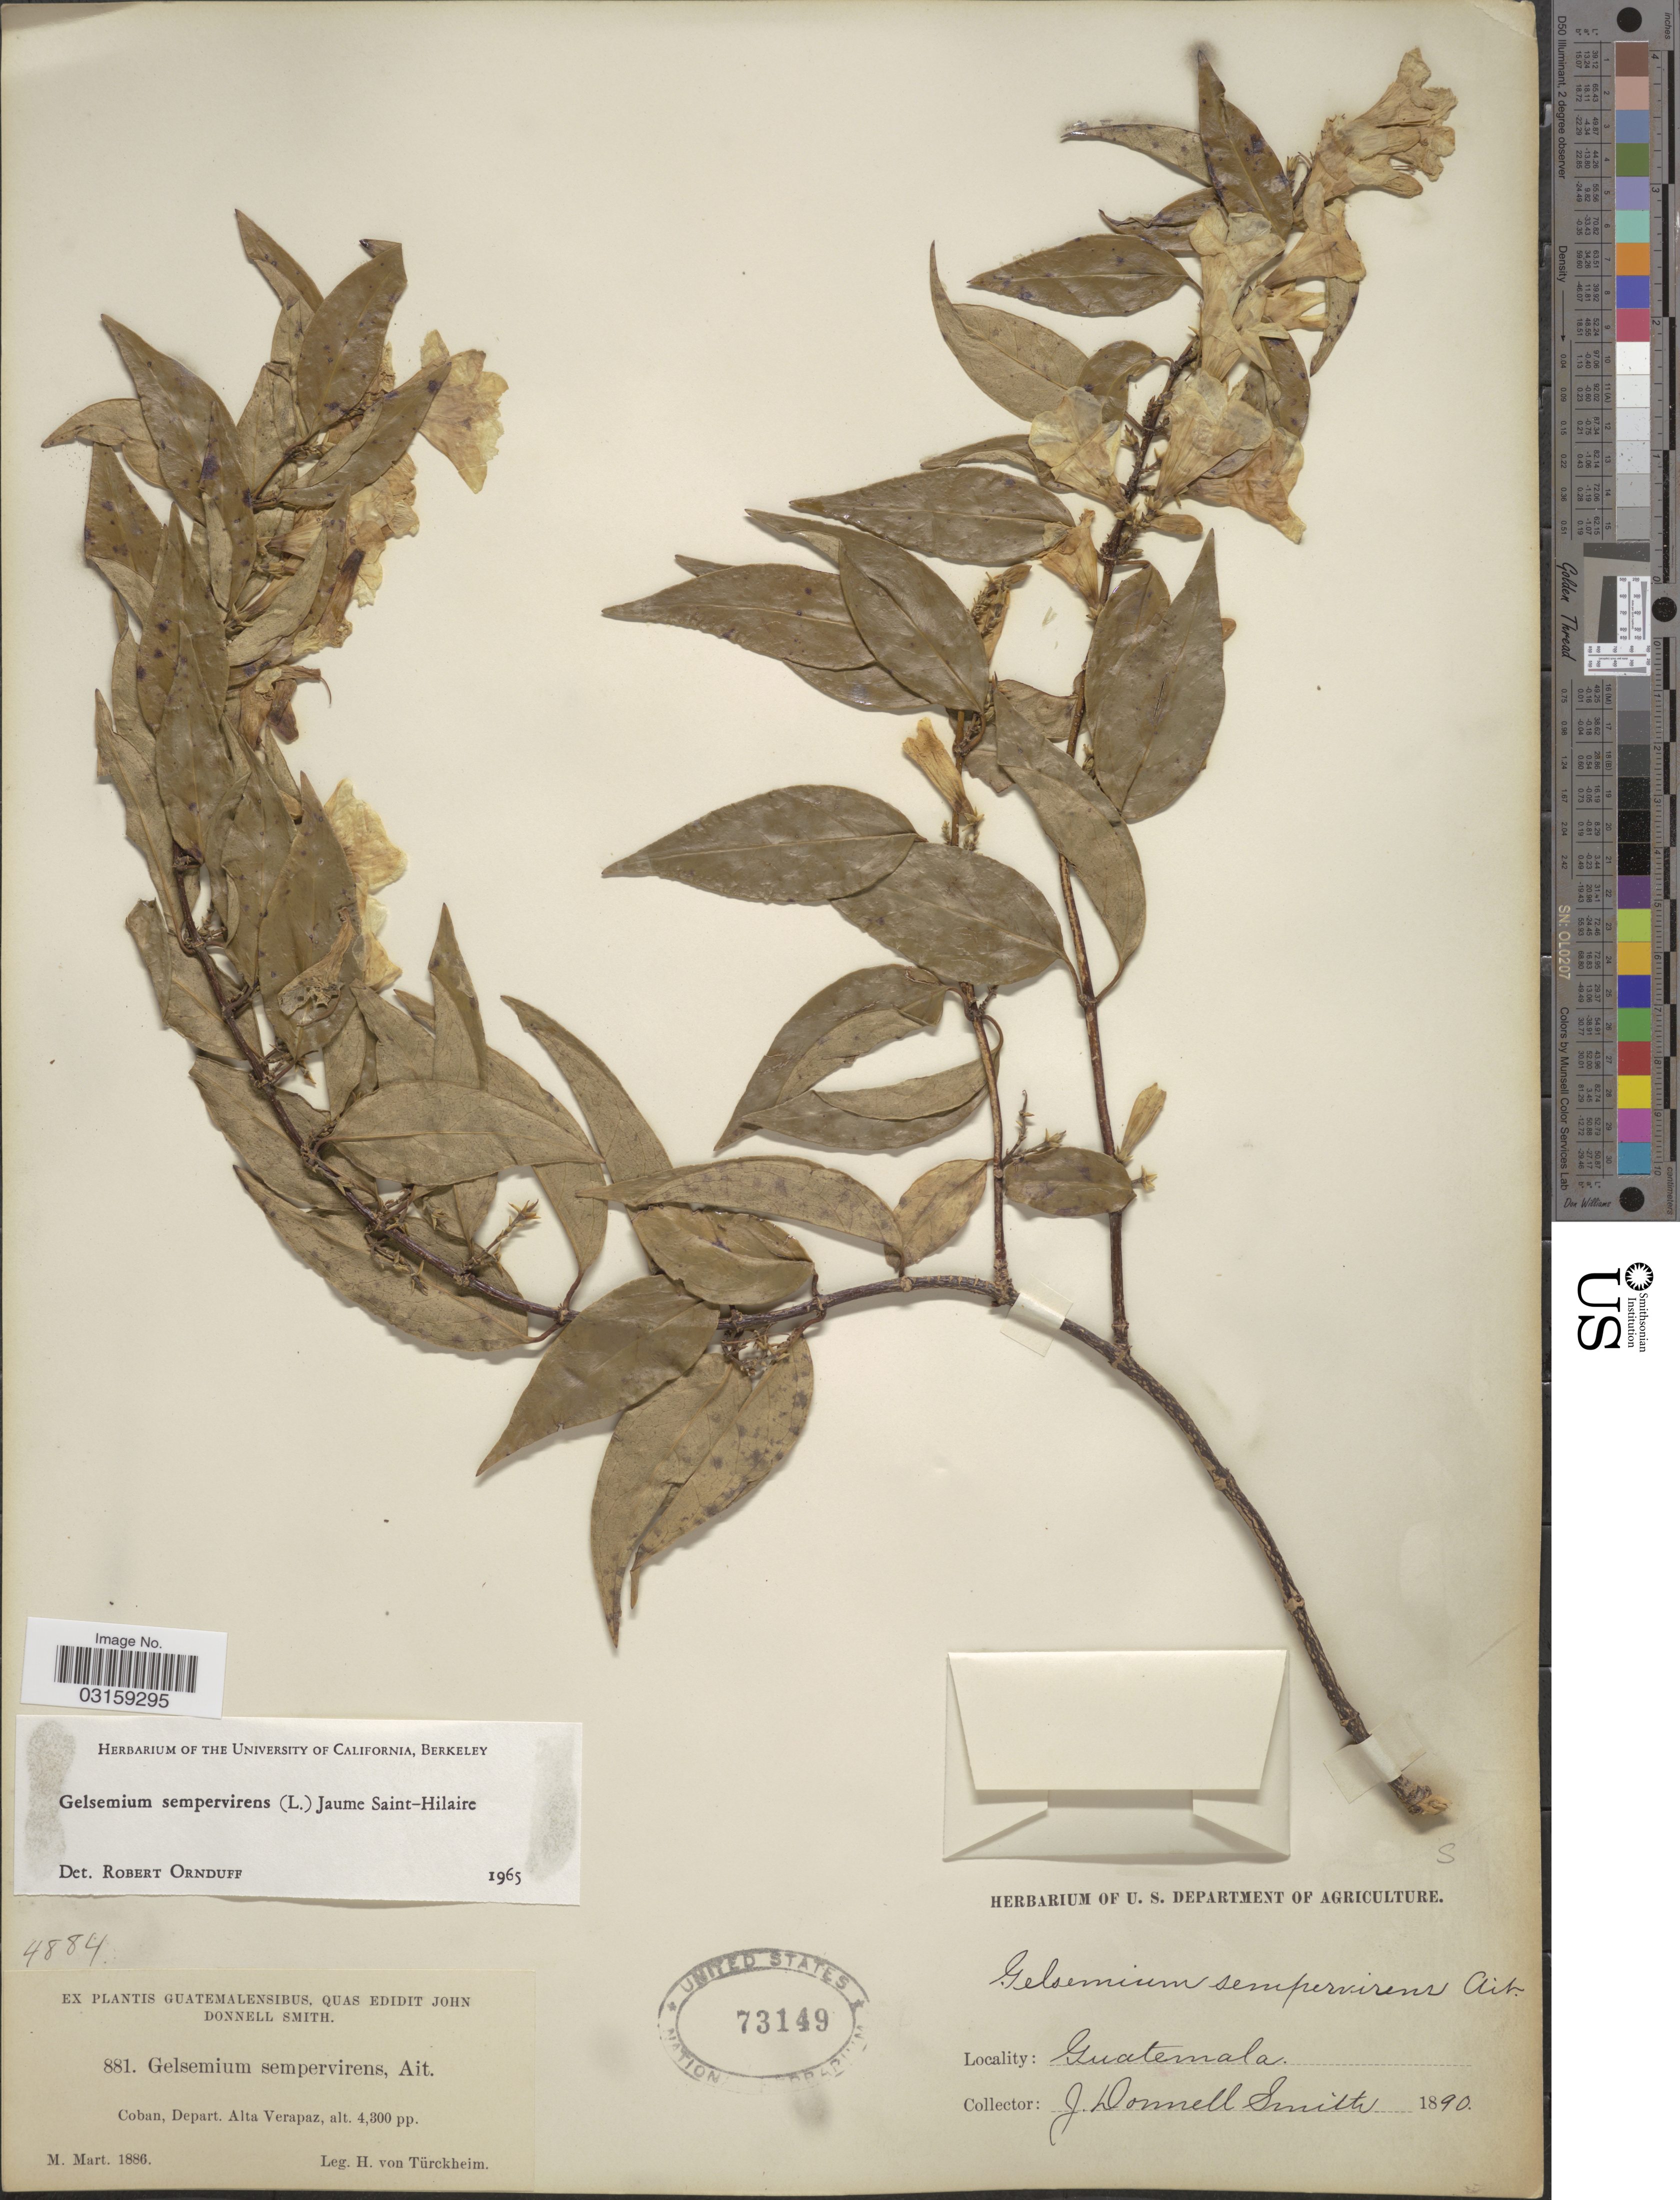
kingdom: Plantae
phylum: Tracheophyta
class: Magnoliopsida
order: Gentianales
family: Gelsemiaceae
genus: Gelsemium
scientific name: Gelsemium sempervirens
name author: (L.) J. St.-Hil.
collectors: H. von Türckheim & J. Donnell Smith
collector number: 881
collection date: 1886-03/1890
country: Guatemala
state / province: Alta Verapaz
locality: Coban, Depart. Alta Verapaz.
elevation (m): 1311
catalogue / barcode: US 73149